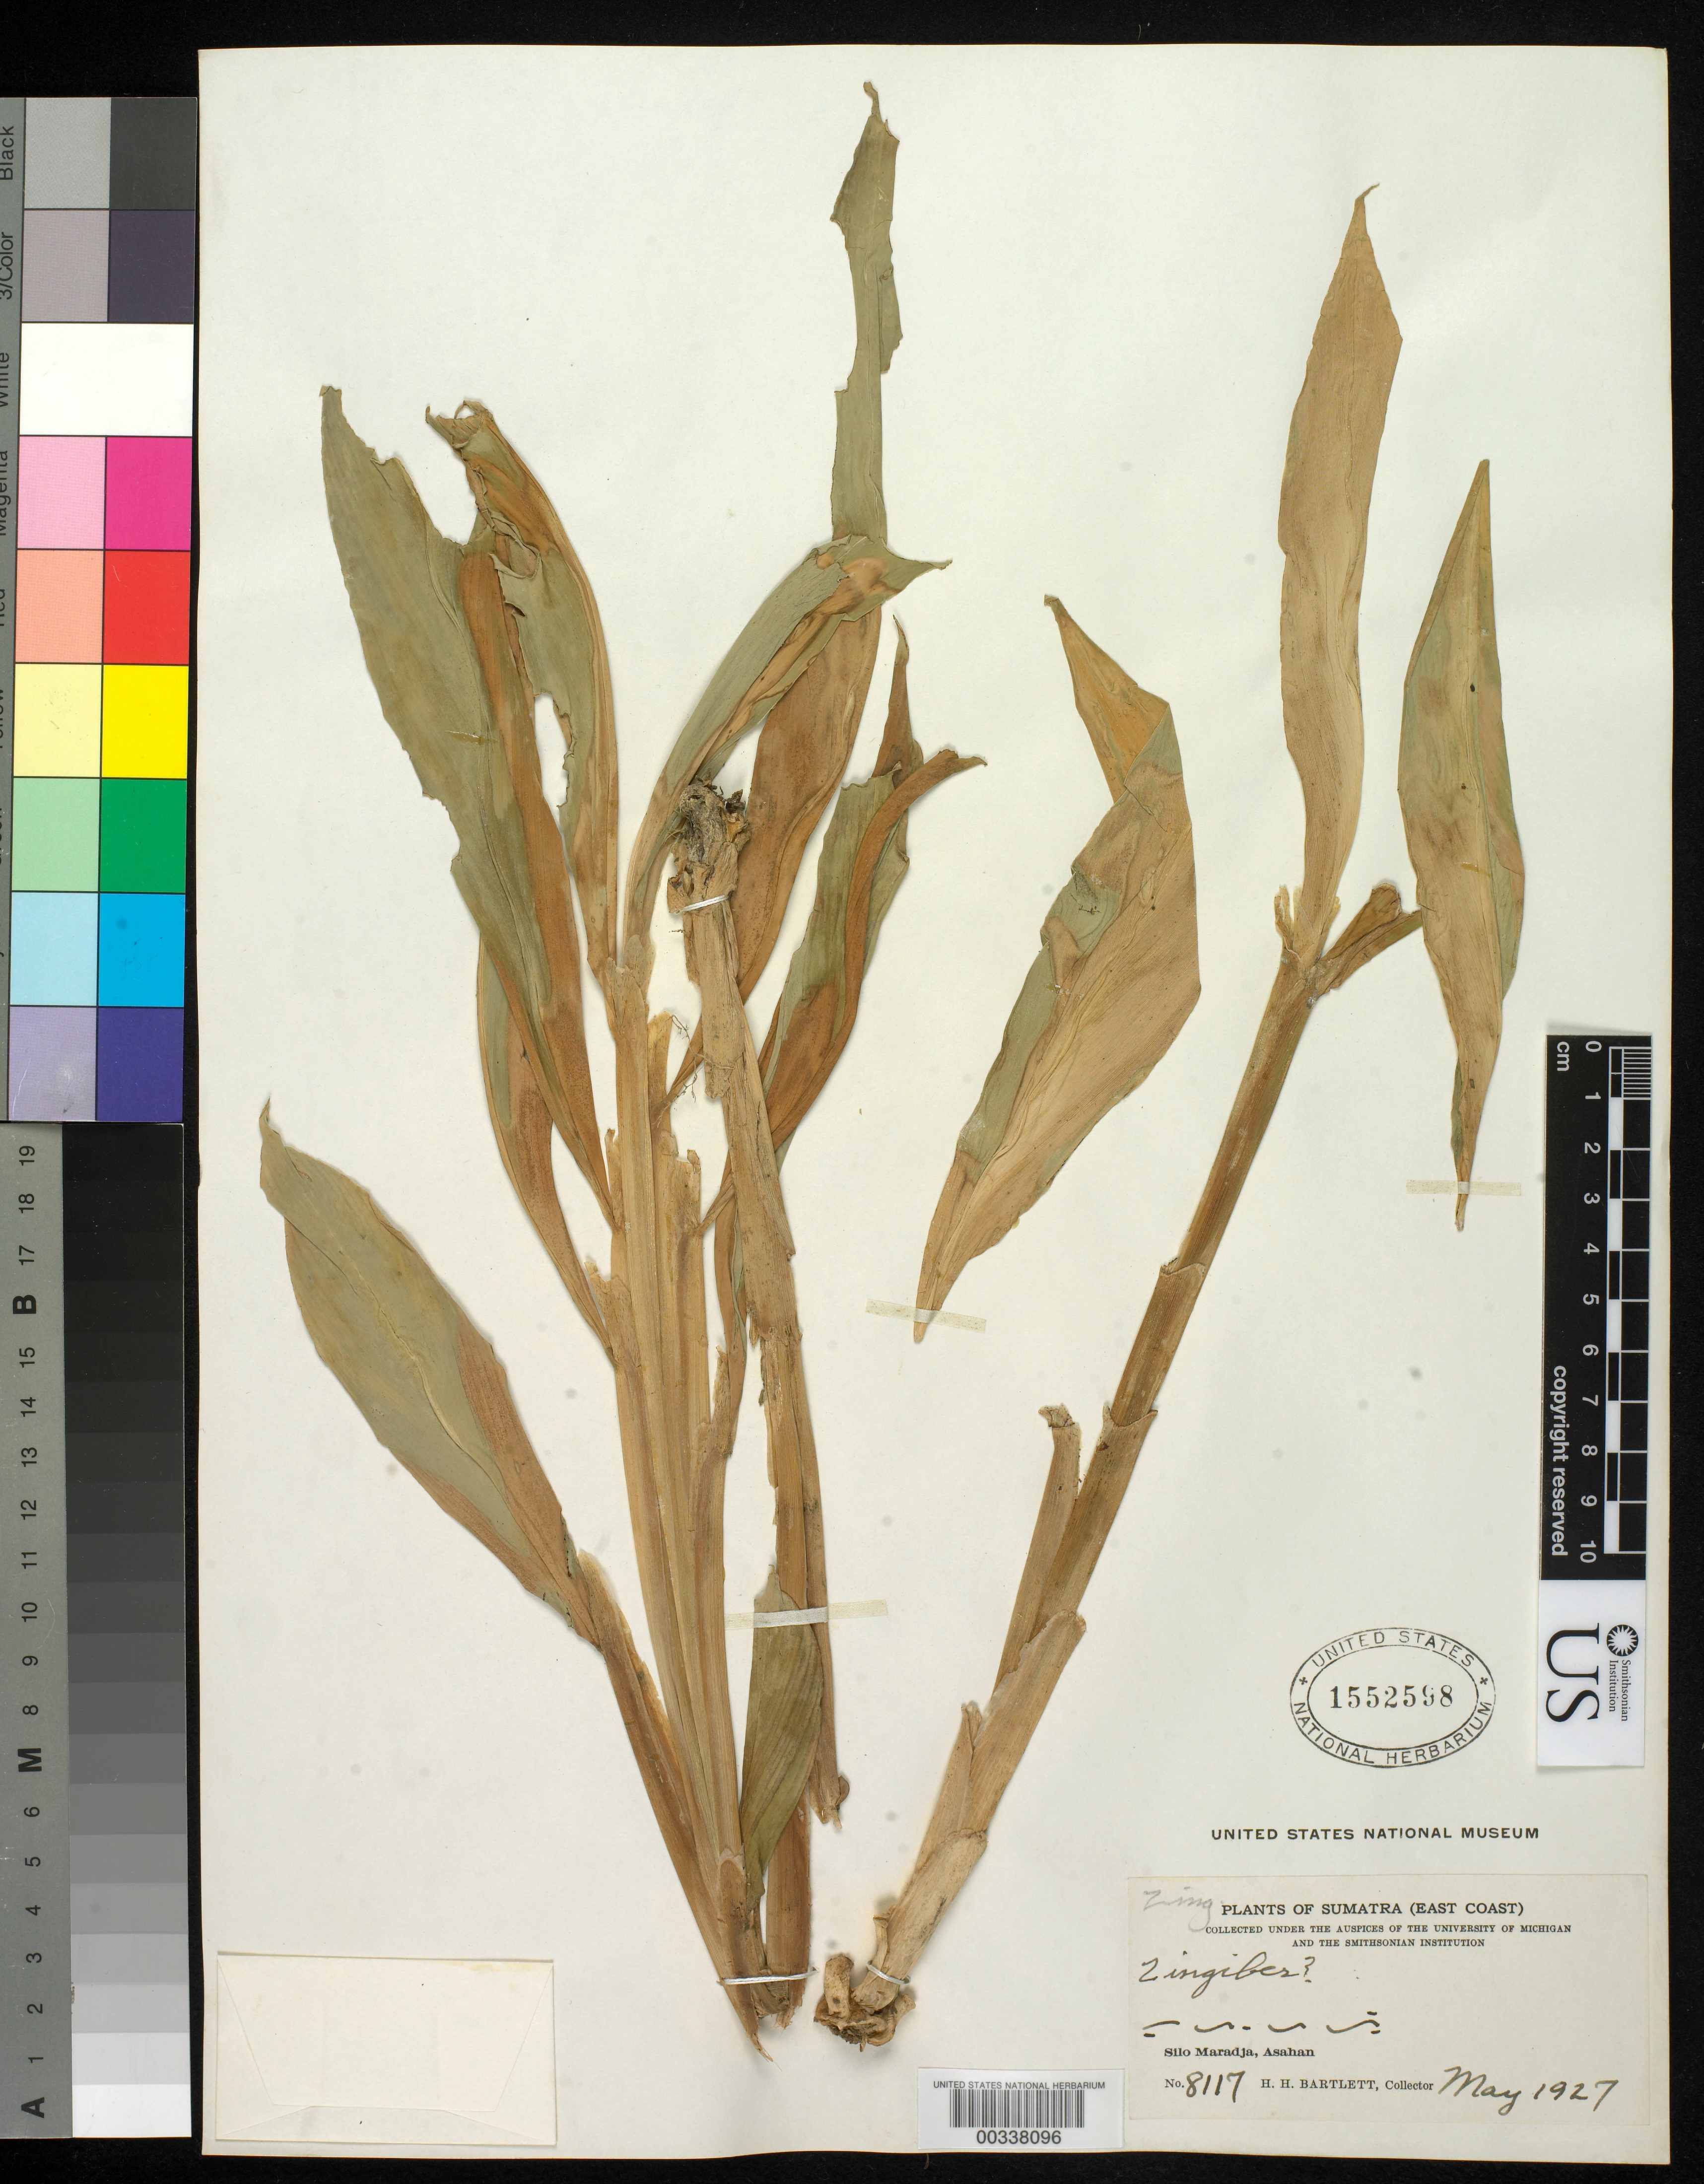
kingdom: Plantae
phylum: Tracheophyta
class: Liliopsida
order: Zingiberales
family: Zingiberaceae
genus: Zingiber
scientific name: Zingiber sp.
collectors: H. H. Bartlett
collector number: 8117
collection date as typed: May 1927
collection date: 1927-05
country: Indonesia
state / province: Sumatra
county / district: Sumatera Utara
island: Sumatra I.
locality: (East Coast) Silo Maradja, Asahan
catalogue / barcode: US 1552598